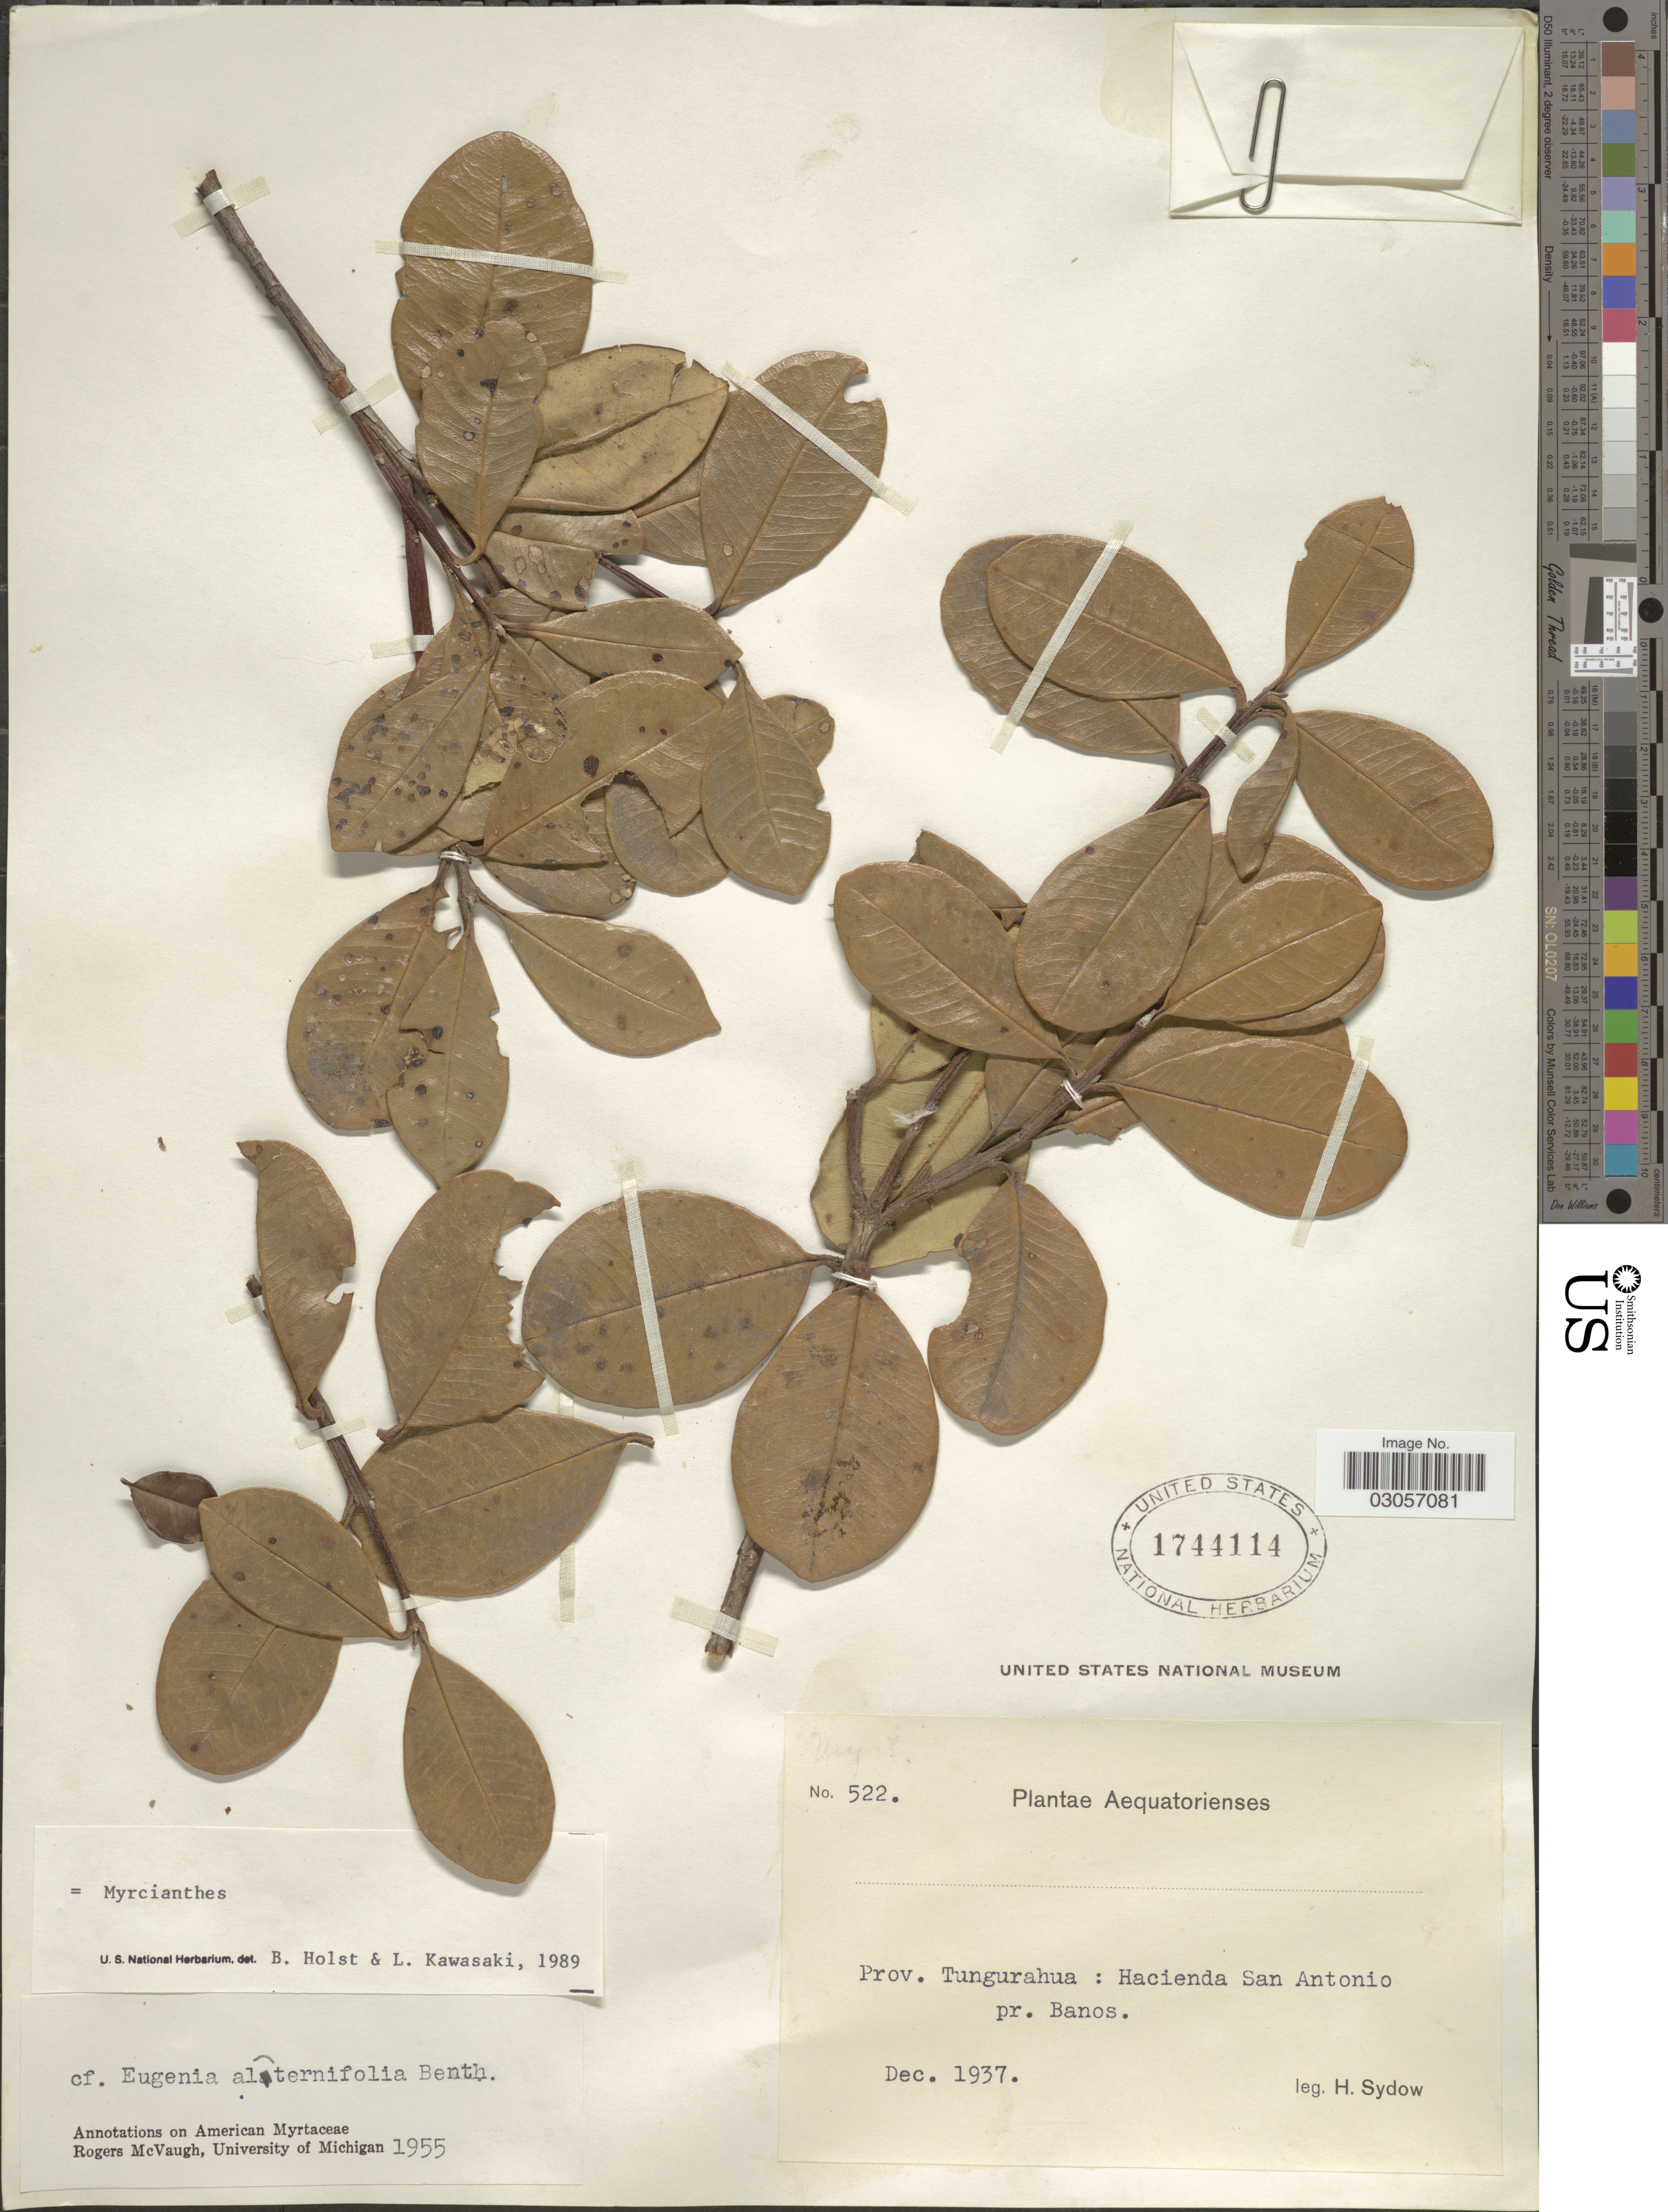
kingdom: Plantae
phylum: Tracheophyta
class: Magnoliopsida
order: Myrtales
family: Myrtaceae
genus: Myrcianthes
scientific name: Myrcianthes sp.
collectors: H. Sydow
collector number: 522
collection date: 1937-12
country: Ecuador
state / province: Tungurahua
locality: Hacienda San Antonio pr. Banos.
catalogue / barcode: US 1744114